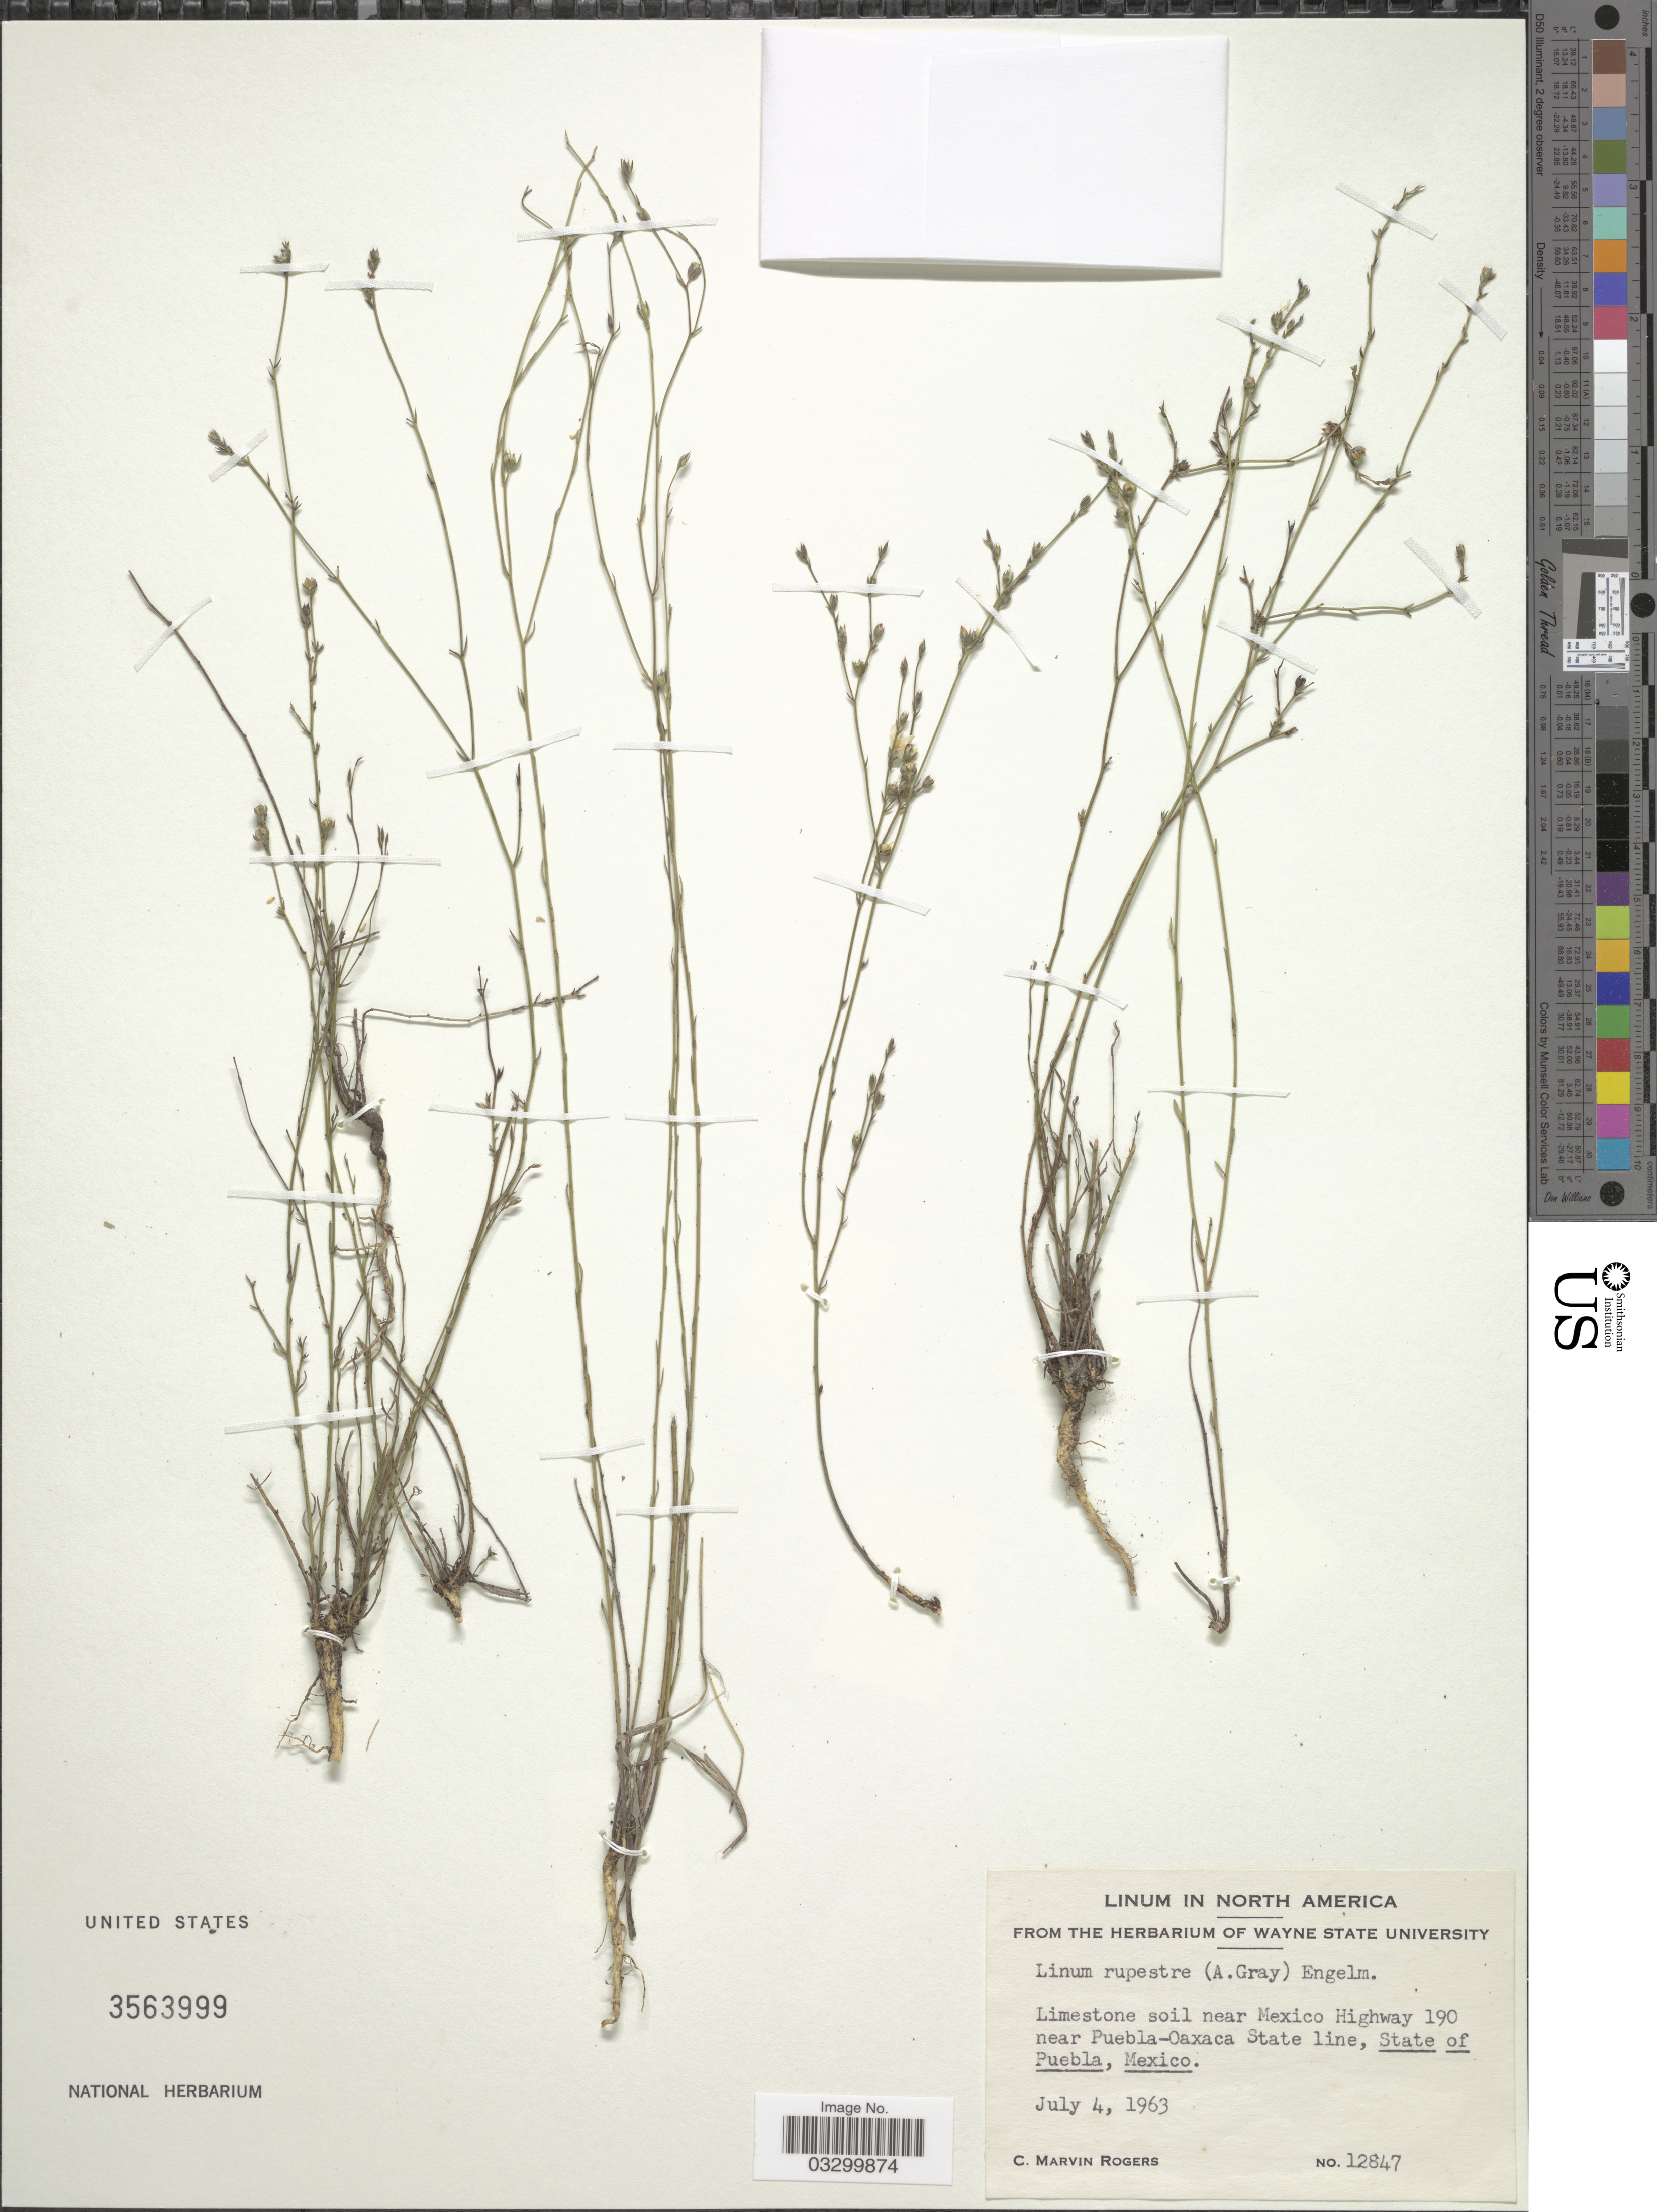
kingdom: Plantae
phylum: Tracheophyta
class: Magnoliopsida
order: Malpighiales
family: Linaceae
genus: Linum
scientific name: Linum rupestre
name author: Engelm.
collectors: C. M. Rogers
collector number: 12847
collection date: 1963-07-04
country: Mexico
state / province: Puebla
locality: Near Mexico Highway 190 near Puebla-Oaxaca State line.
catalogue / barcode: US 3563999